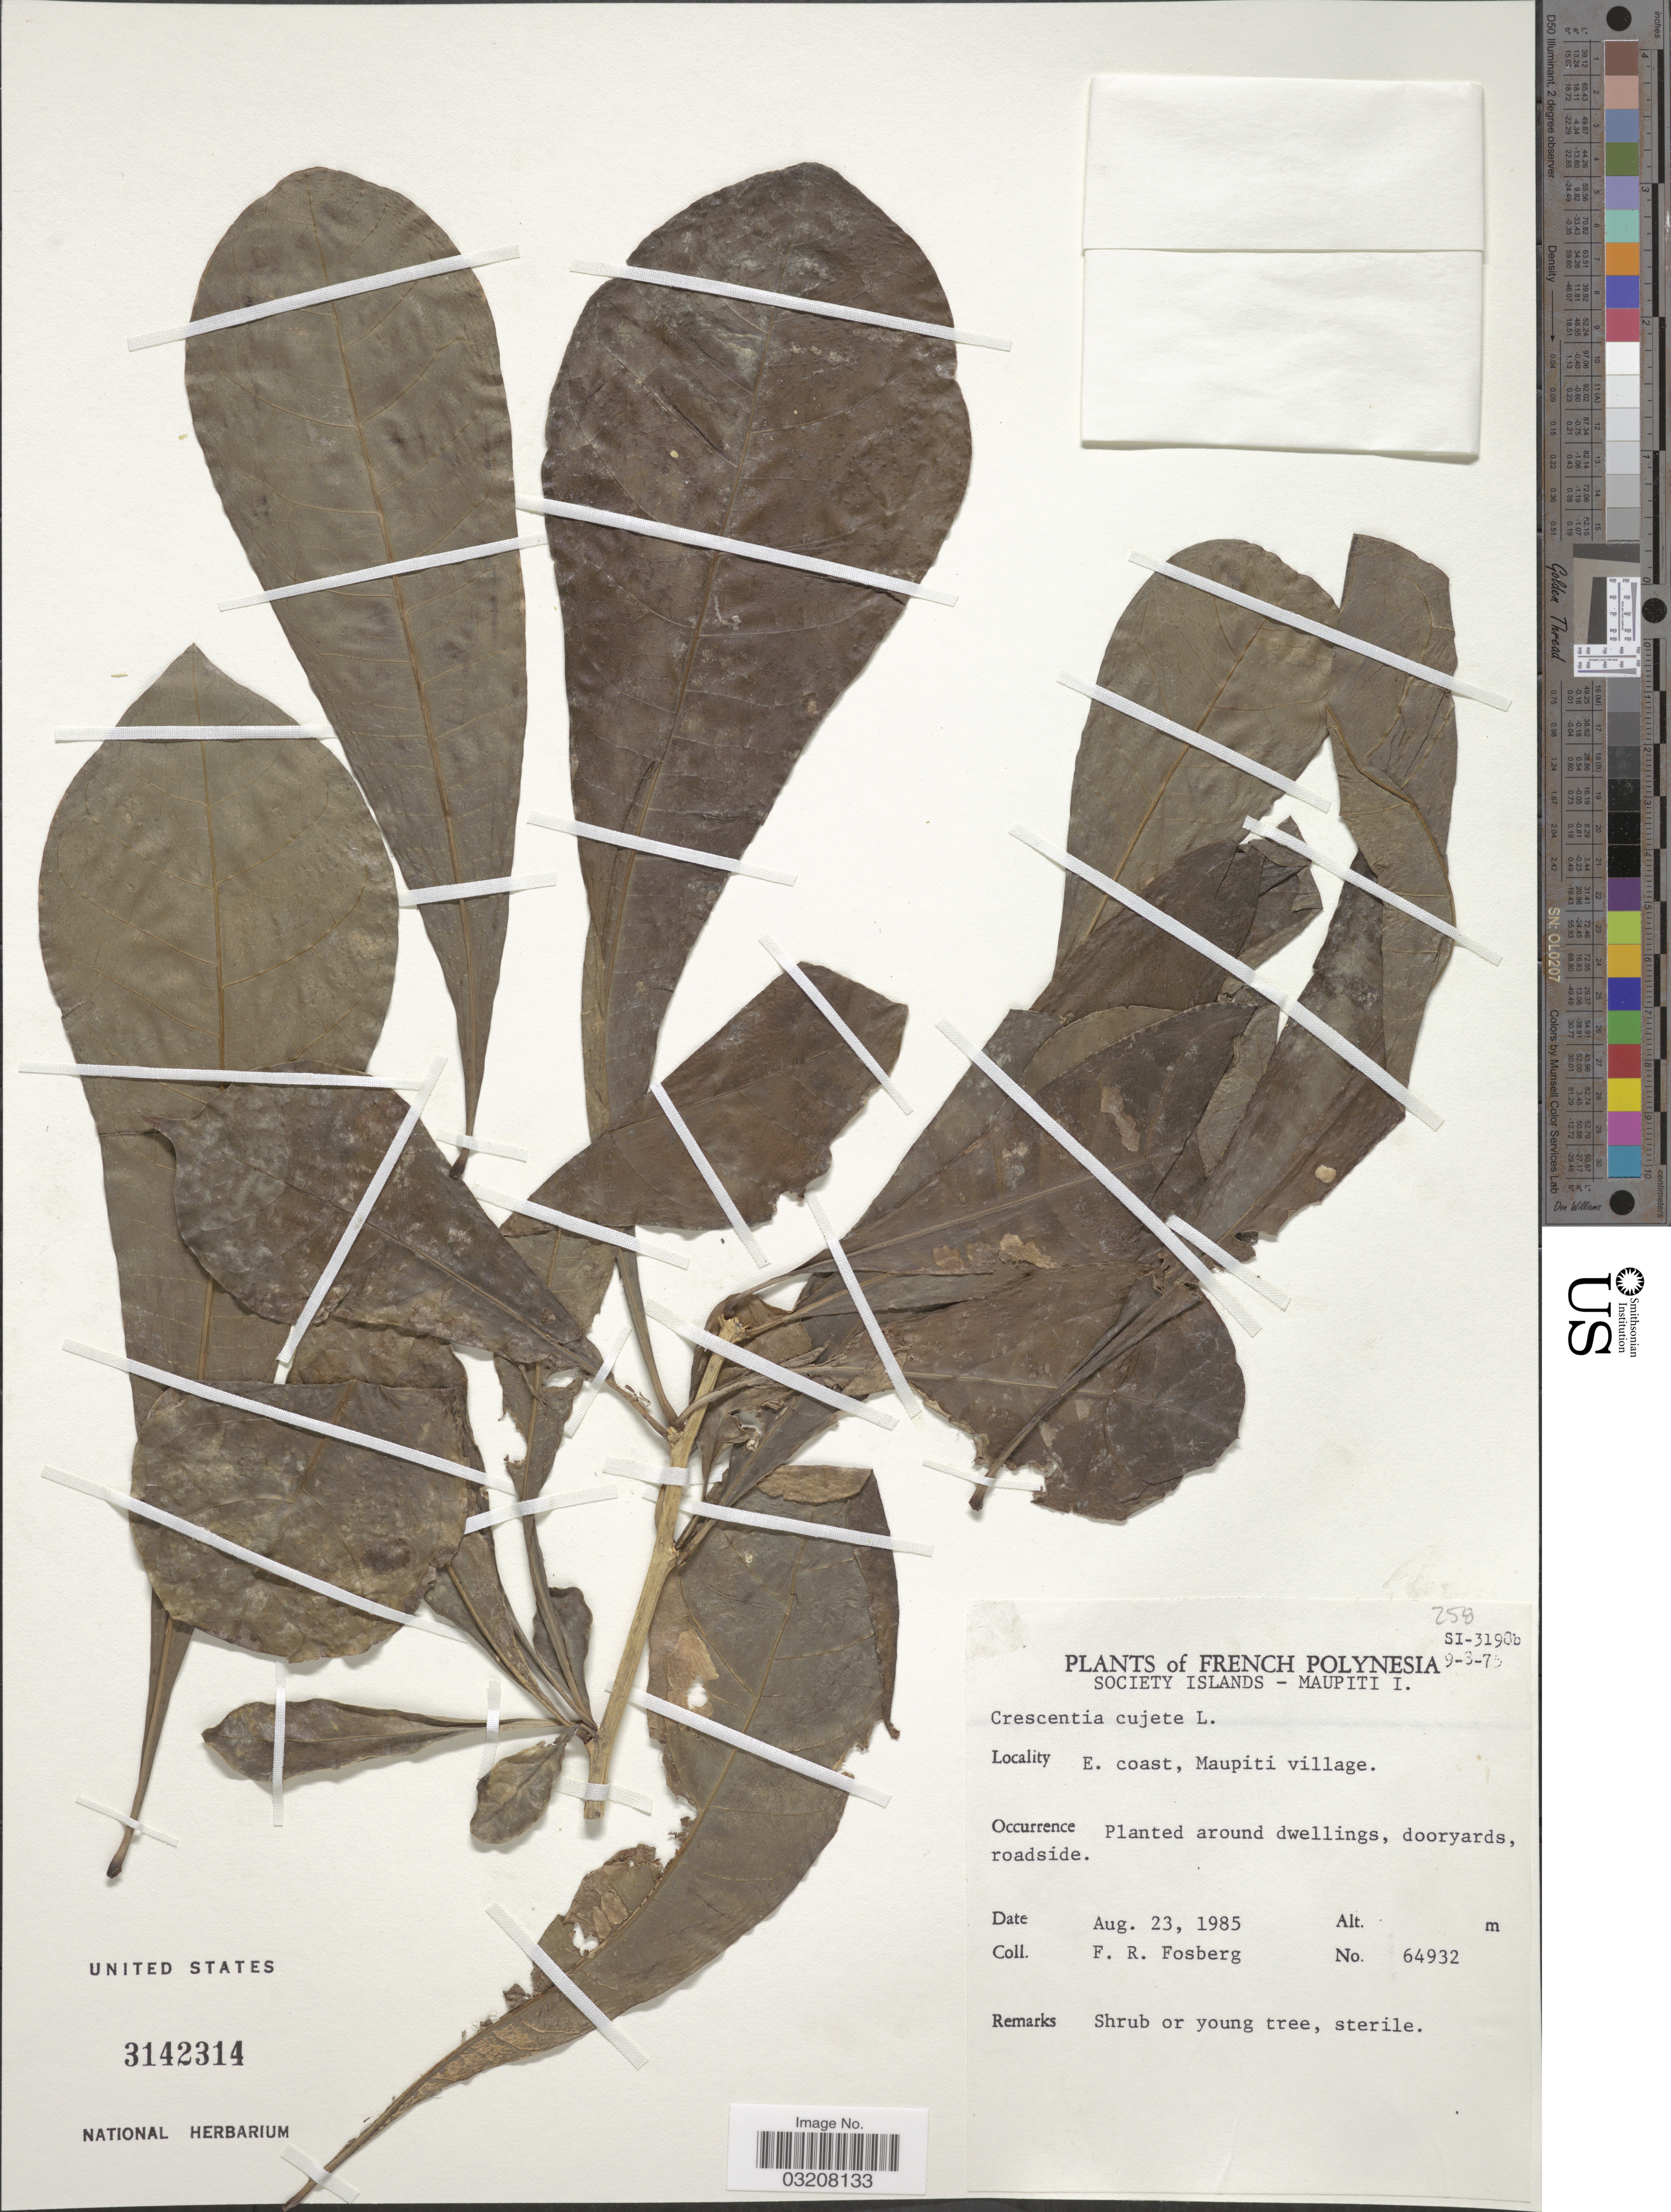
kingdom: Plantae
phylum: Tracheophyta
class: Magnoliopsida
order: Lamiales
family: Bignoniaceae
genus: Crescentia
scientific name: Crescentia cujete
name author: L.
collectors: F. R. Fosberg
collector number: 64932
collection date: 1985-08-23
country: French Polynesia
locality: Society Islands - Maupiti I. E. coast, Maupiti village.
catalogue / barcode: US 3142314